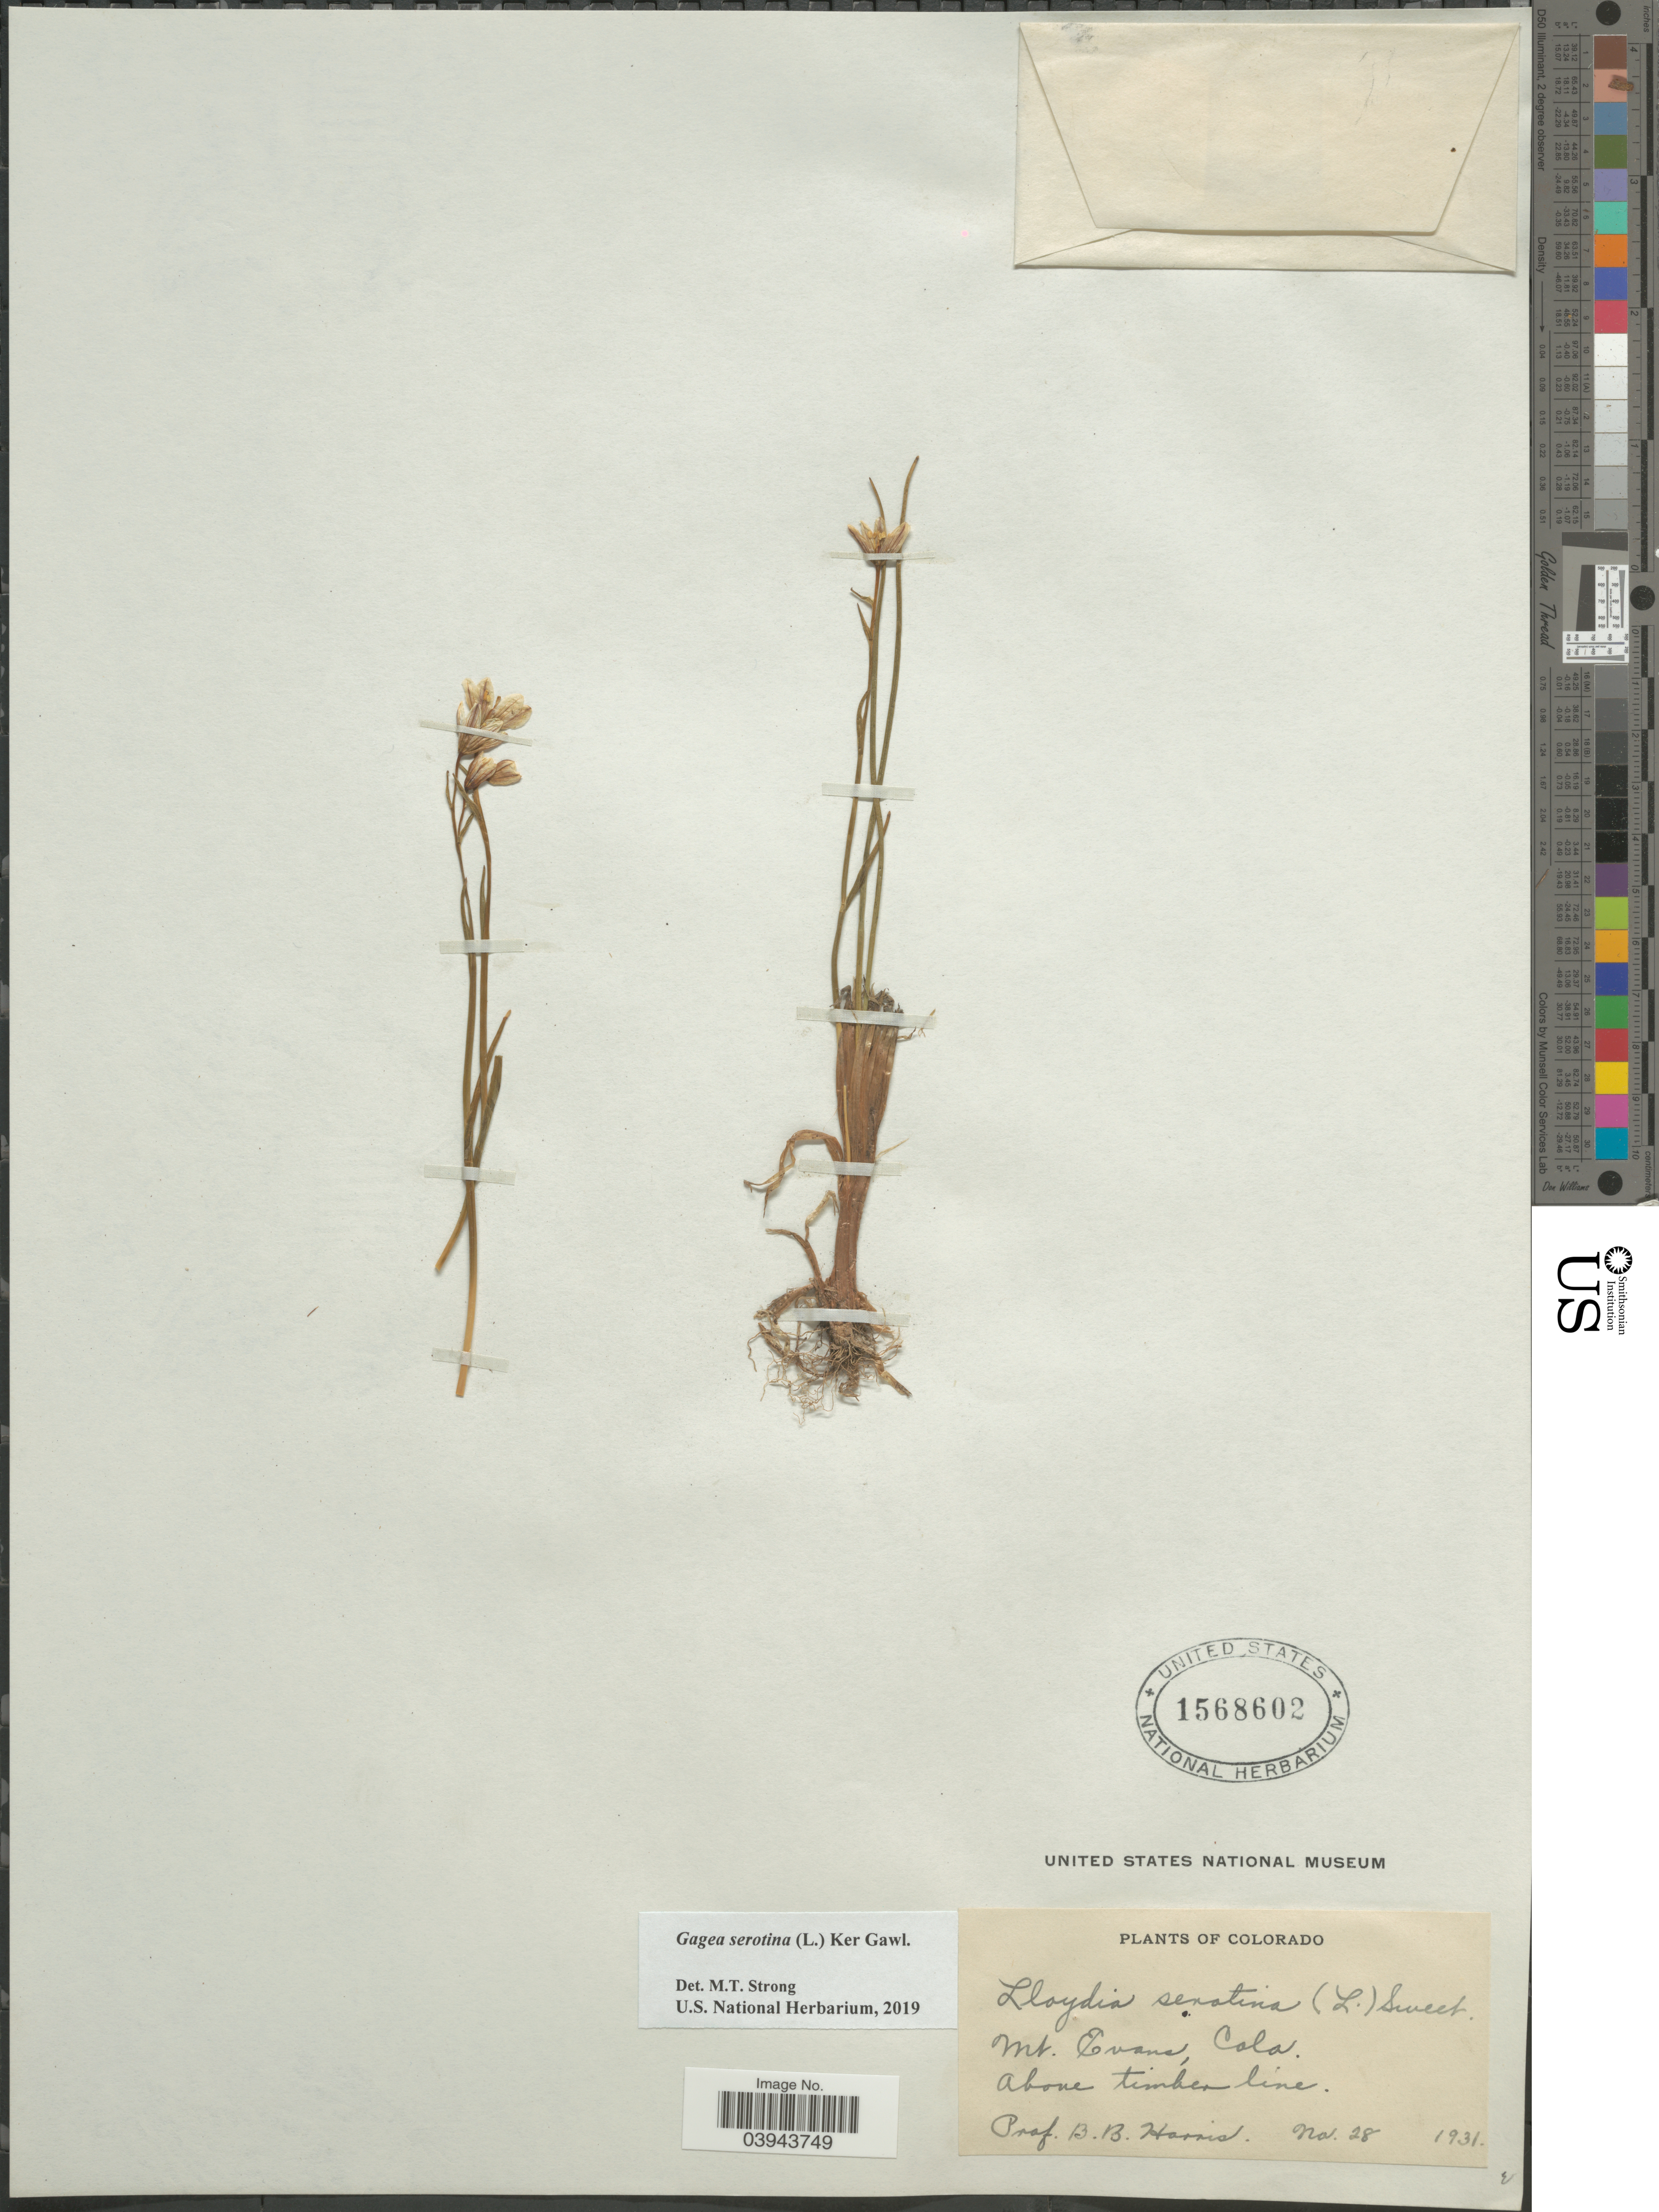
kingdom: Plantae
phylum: Tracheophyta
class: Liliopsida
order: Liliales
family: Liliaceae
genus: Lloydia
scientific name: Lloydia serotina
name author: (L.) Salisb. ex Rchb.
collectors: B. B. Harris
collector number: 28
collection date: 1931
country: United States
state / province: Colorado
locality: Mt. Evans.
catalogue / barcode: US 1568602